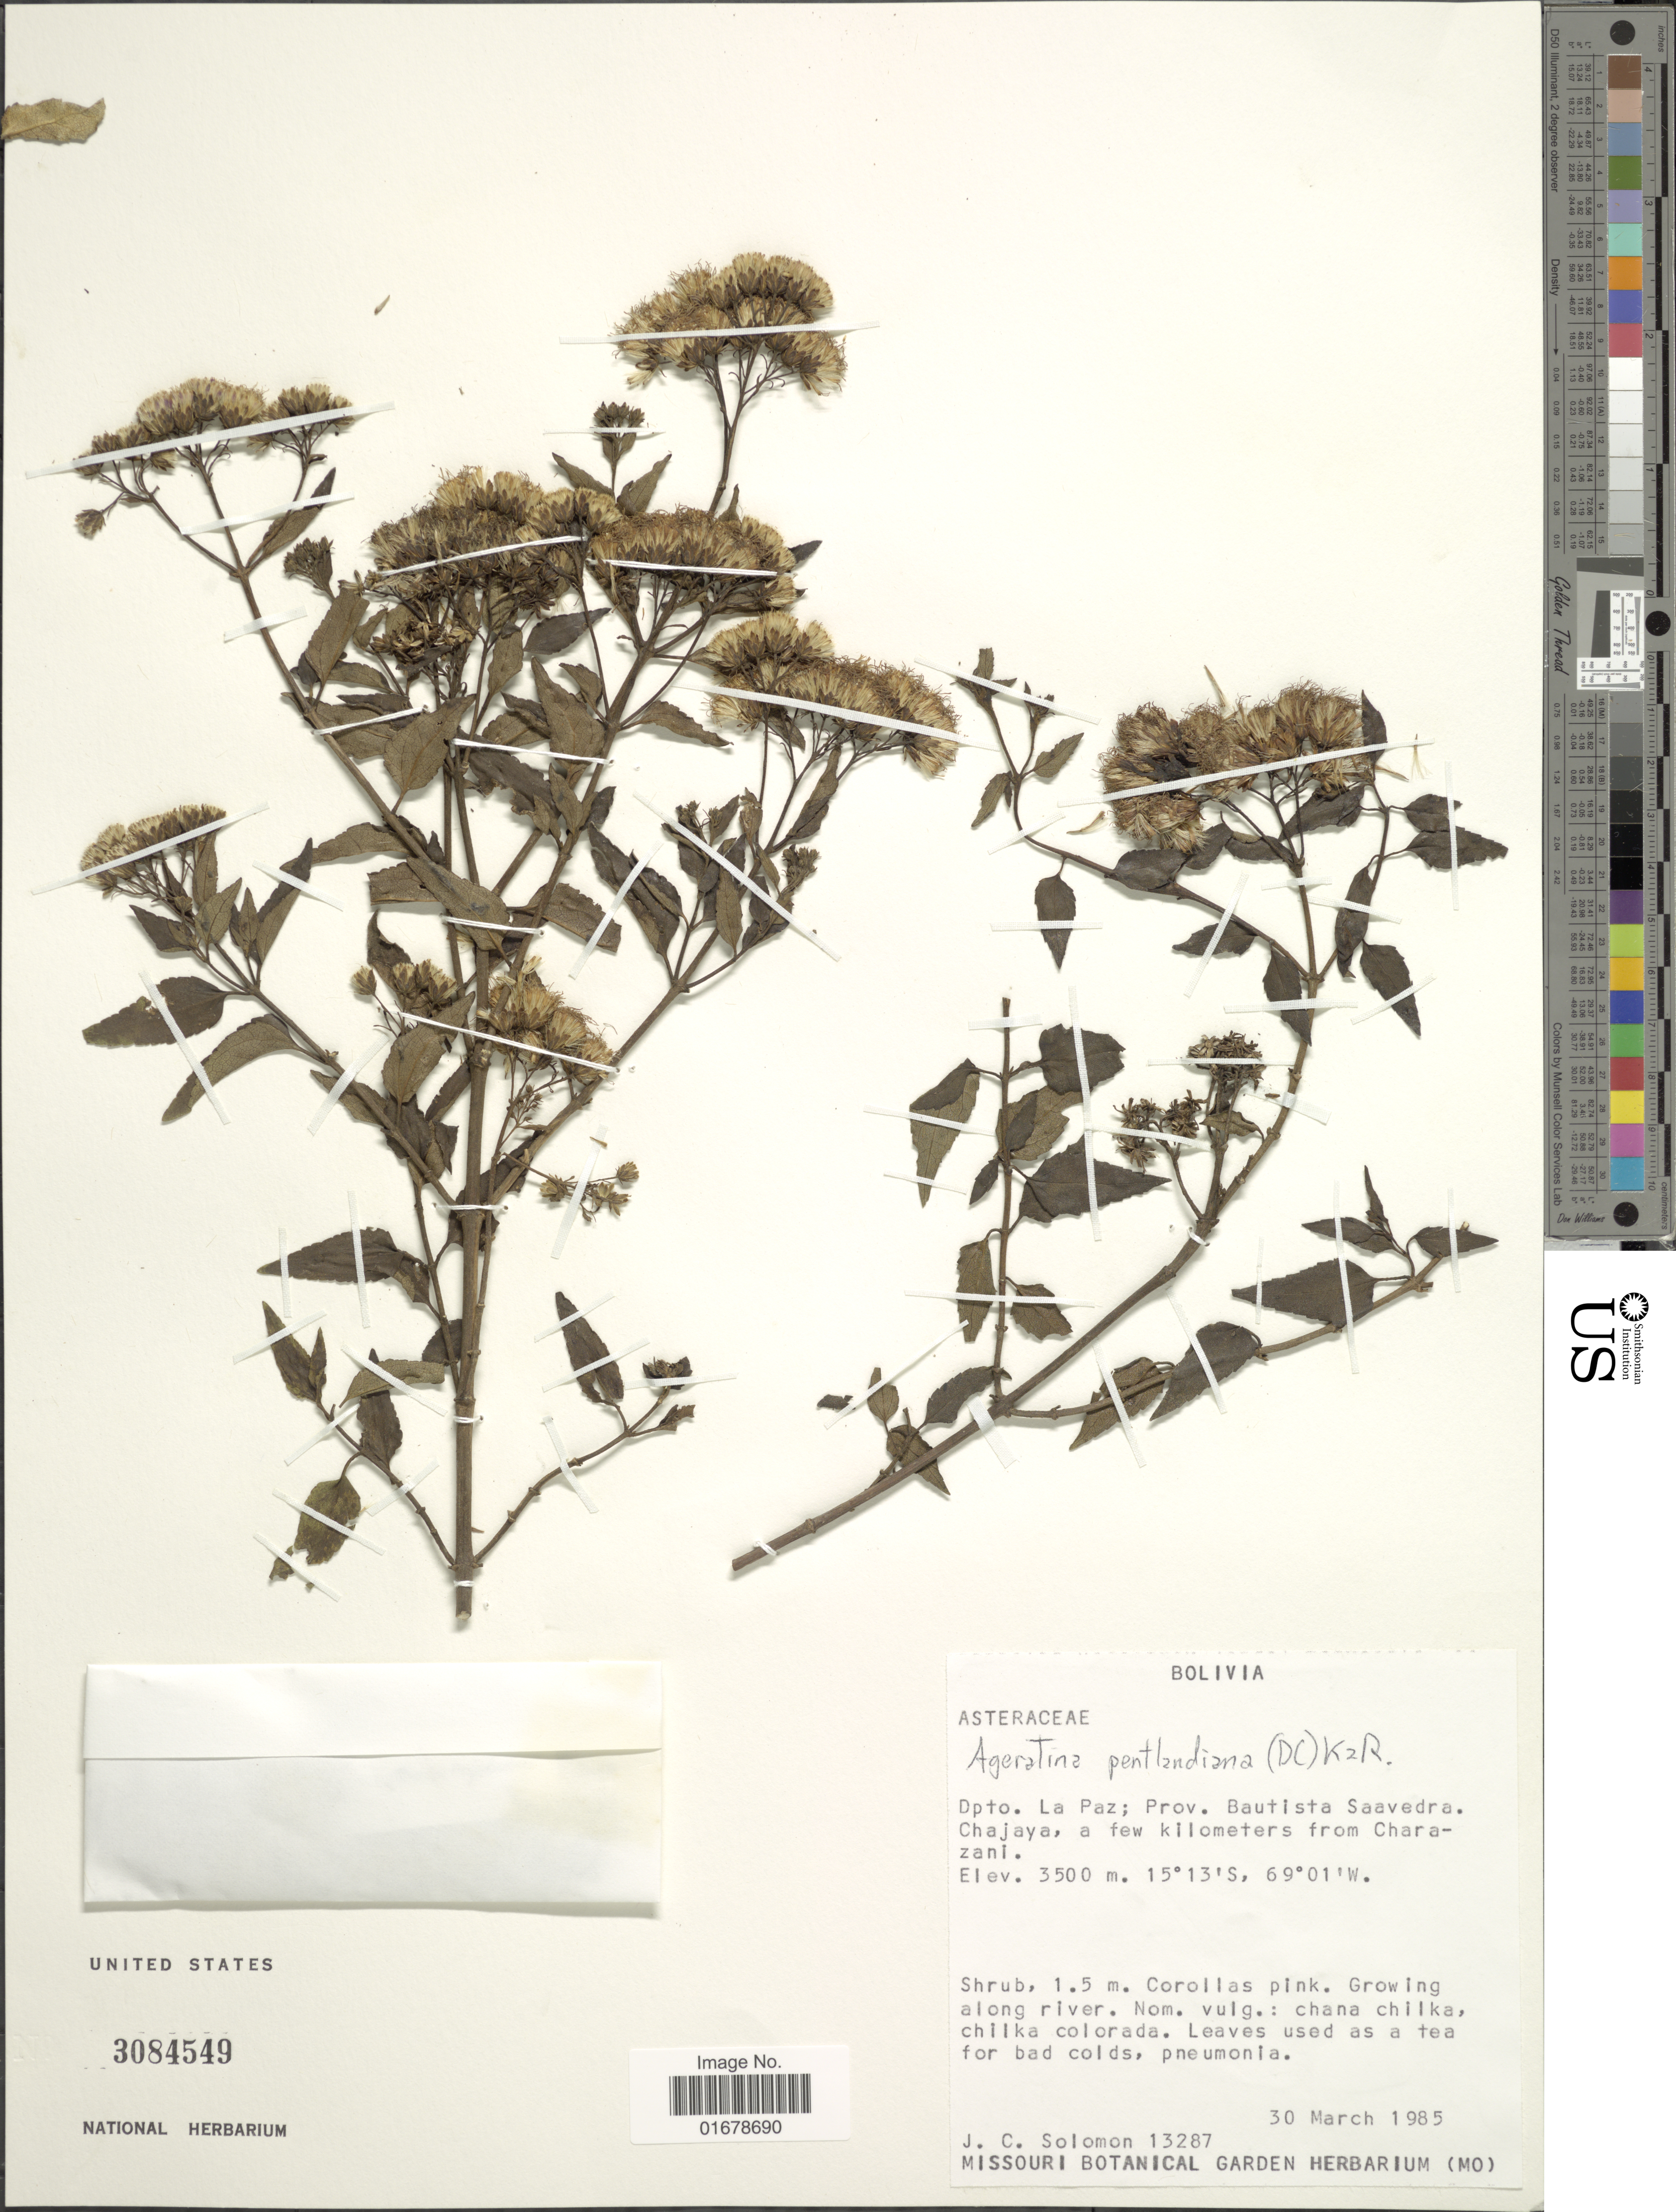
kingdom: Plantae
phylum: Tracheophyta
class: Magnoliopsida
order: Asterales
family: Asteraceae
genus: Ageratina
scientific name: Ageratina pentlandiana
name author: (DC.) R.M. King & H. Rob.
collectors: J. C. Solomon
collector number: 13287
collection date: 1985-03-30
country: Bolivia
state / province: La Paz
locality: Dpto. La Paz; Prov, Bautista Saavedra, Chajaya, a few kilometers from Charazani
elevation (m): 3500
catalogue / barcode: US 3084549